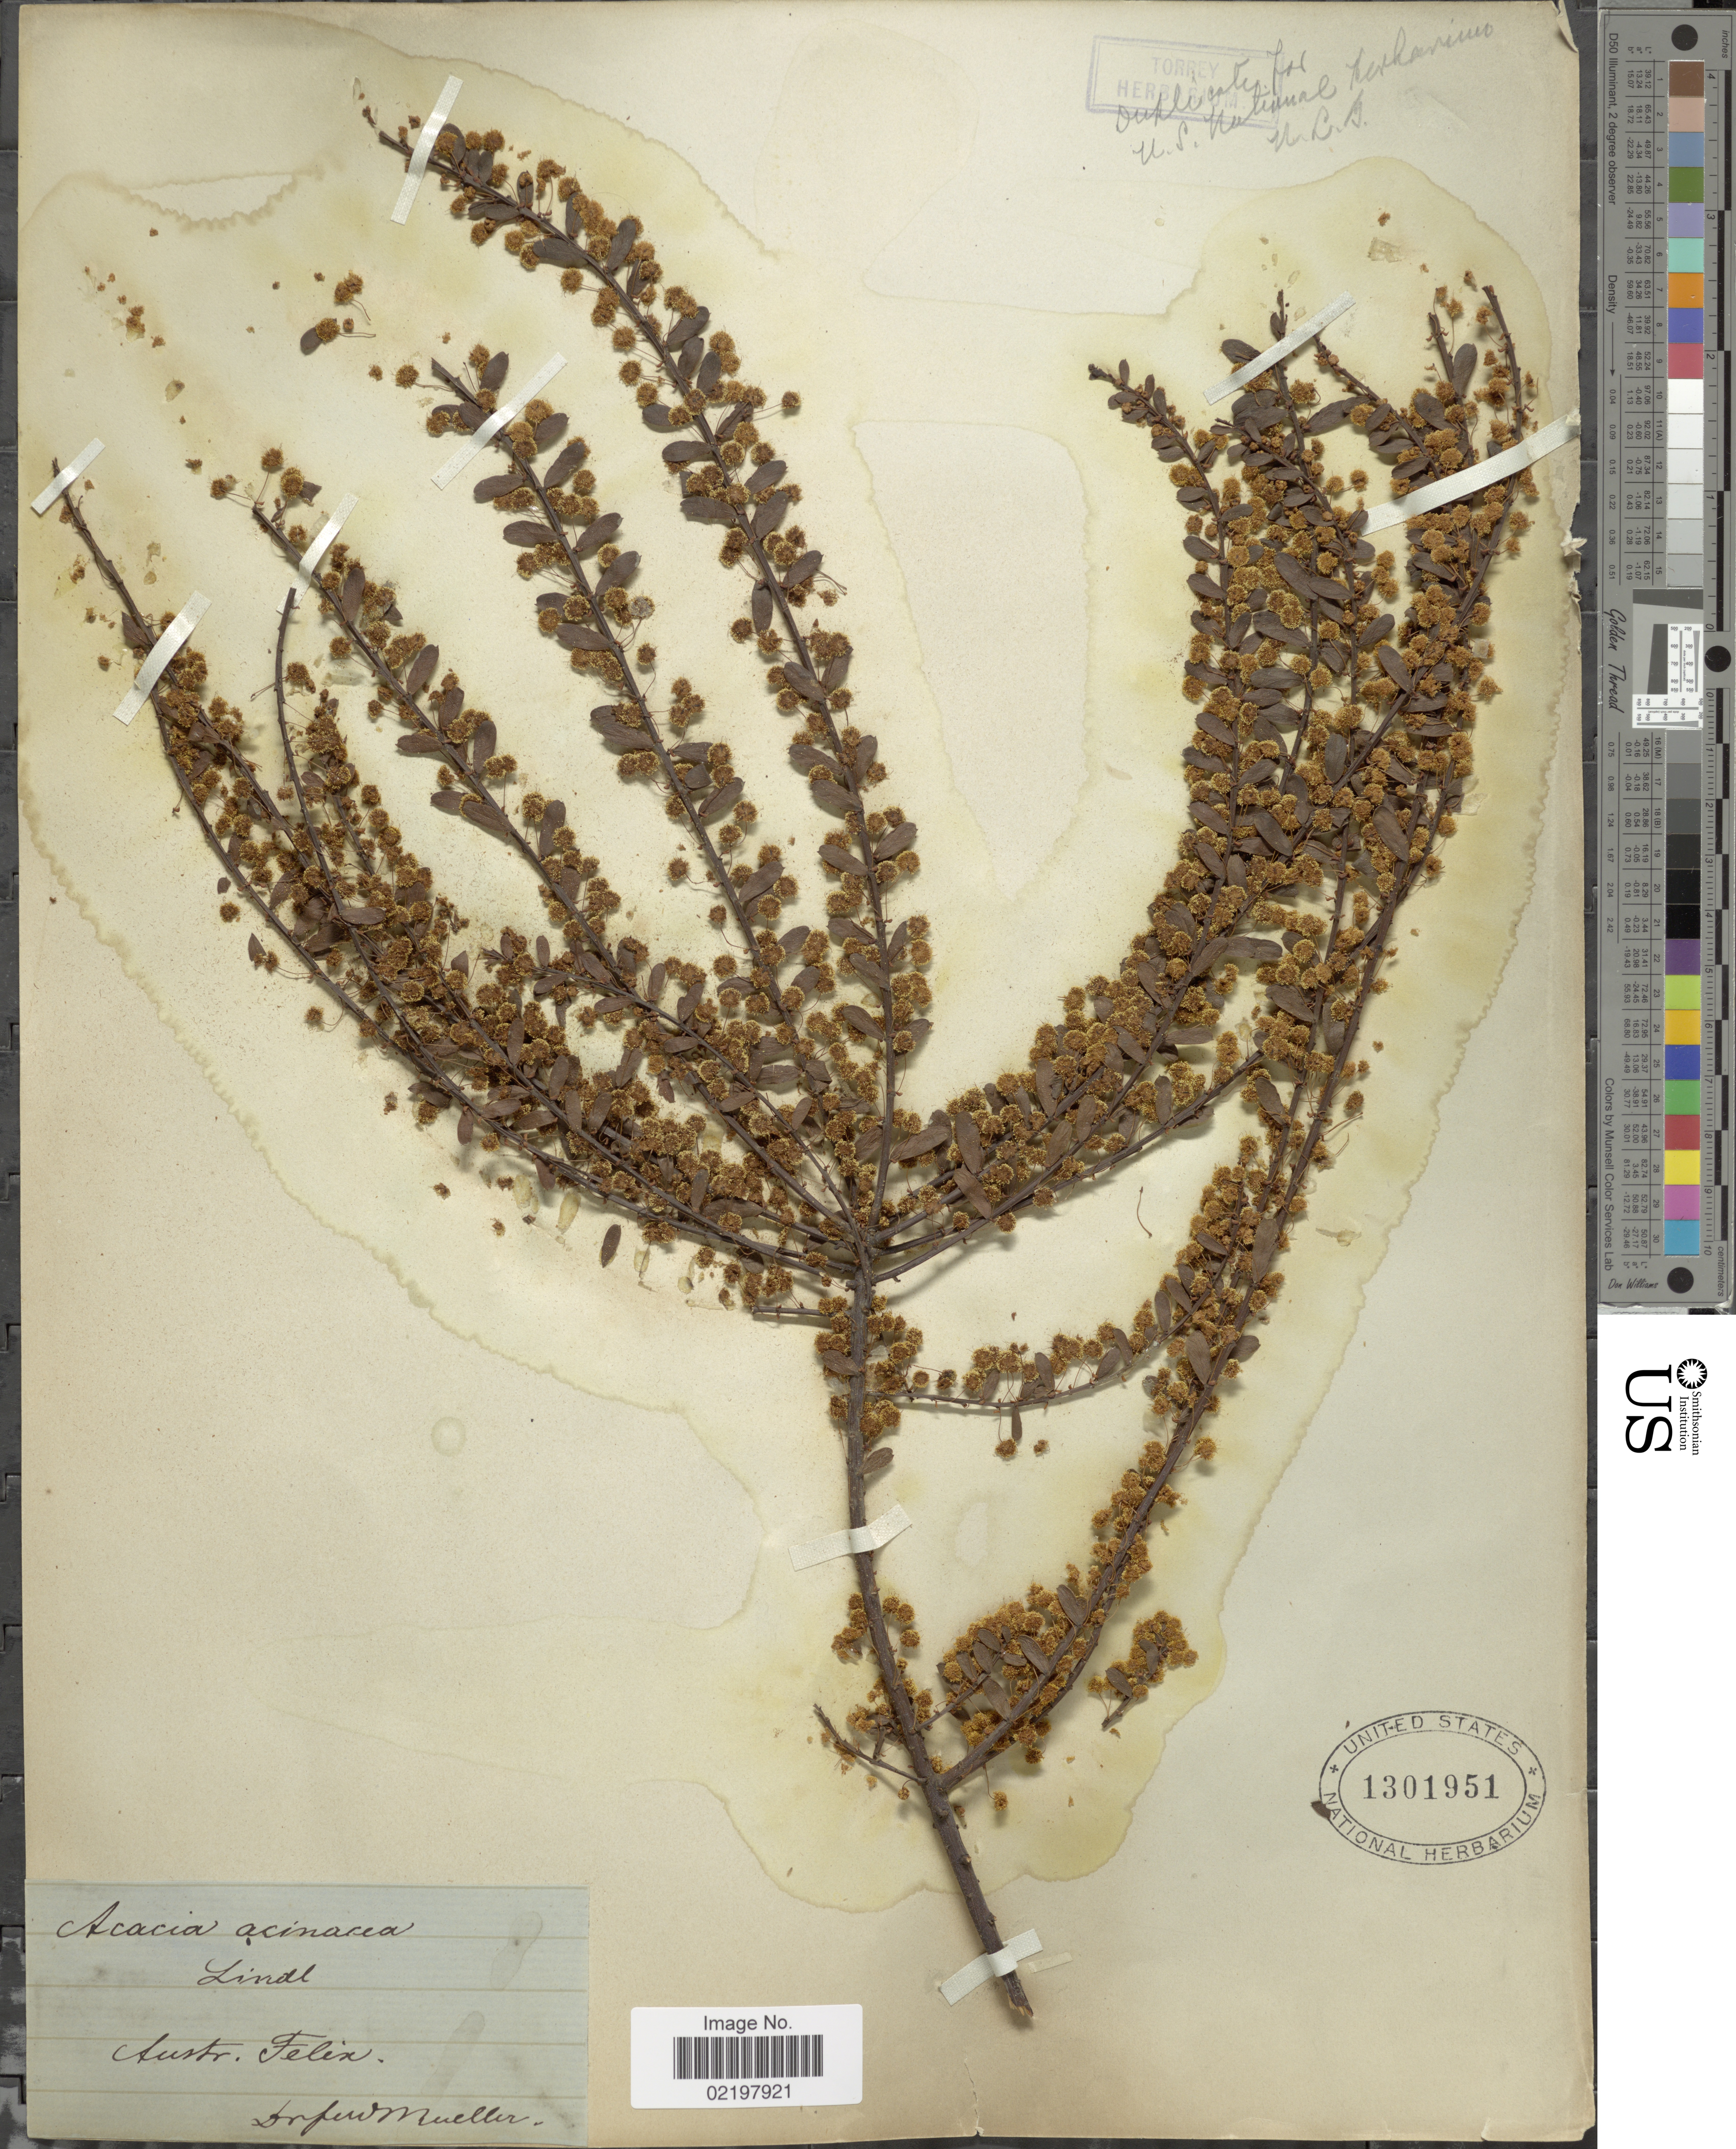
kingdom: Plantae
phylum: Tracheophyta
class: Magnoliopsida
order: Fabales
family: Fabaceae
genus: Acacia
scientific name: Acacia acinacea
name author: Lindl.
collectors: F. Mueller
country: Australia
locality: Austr. Felix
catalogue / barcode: US 1301951